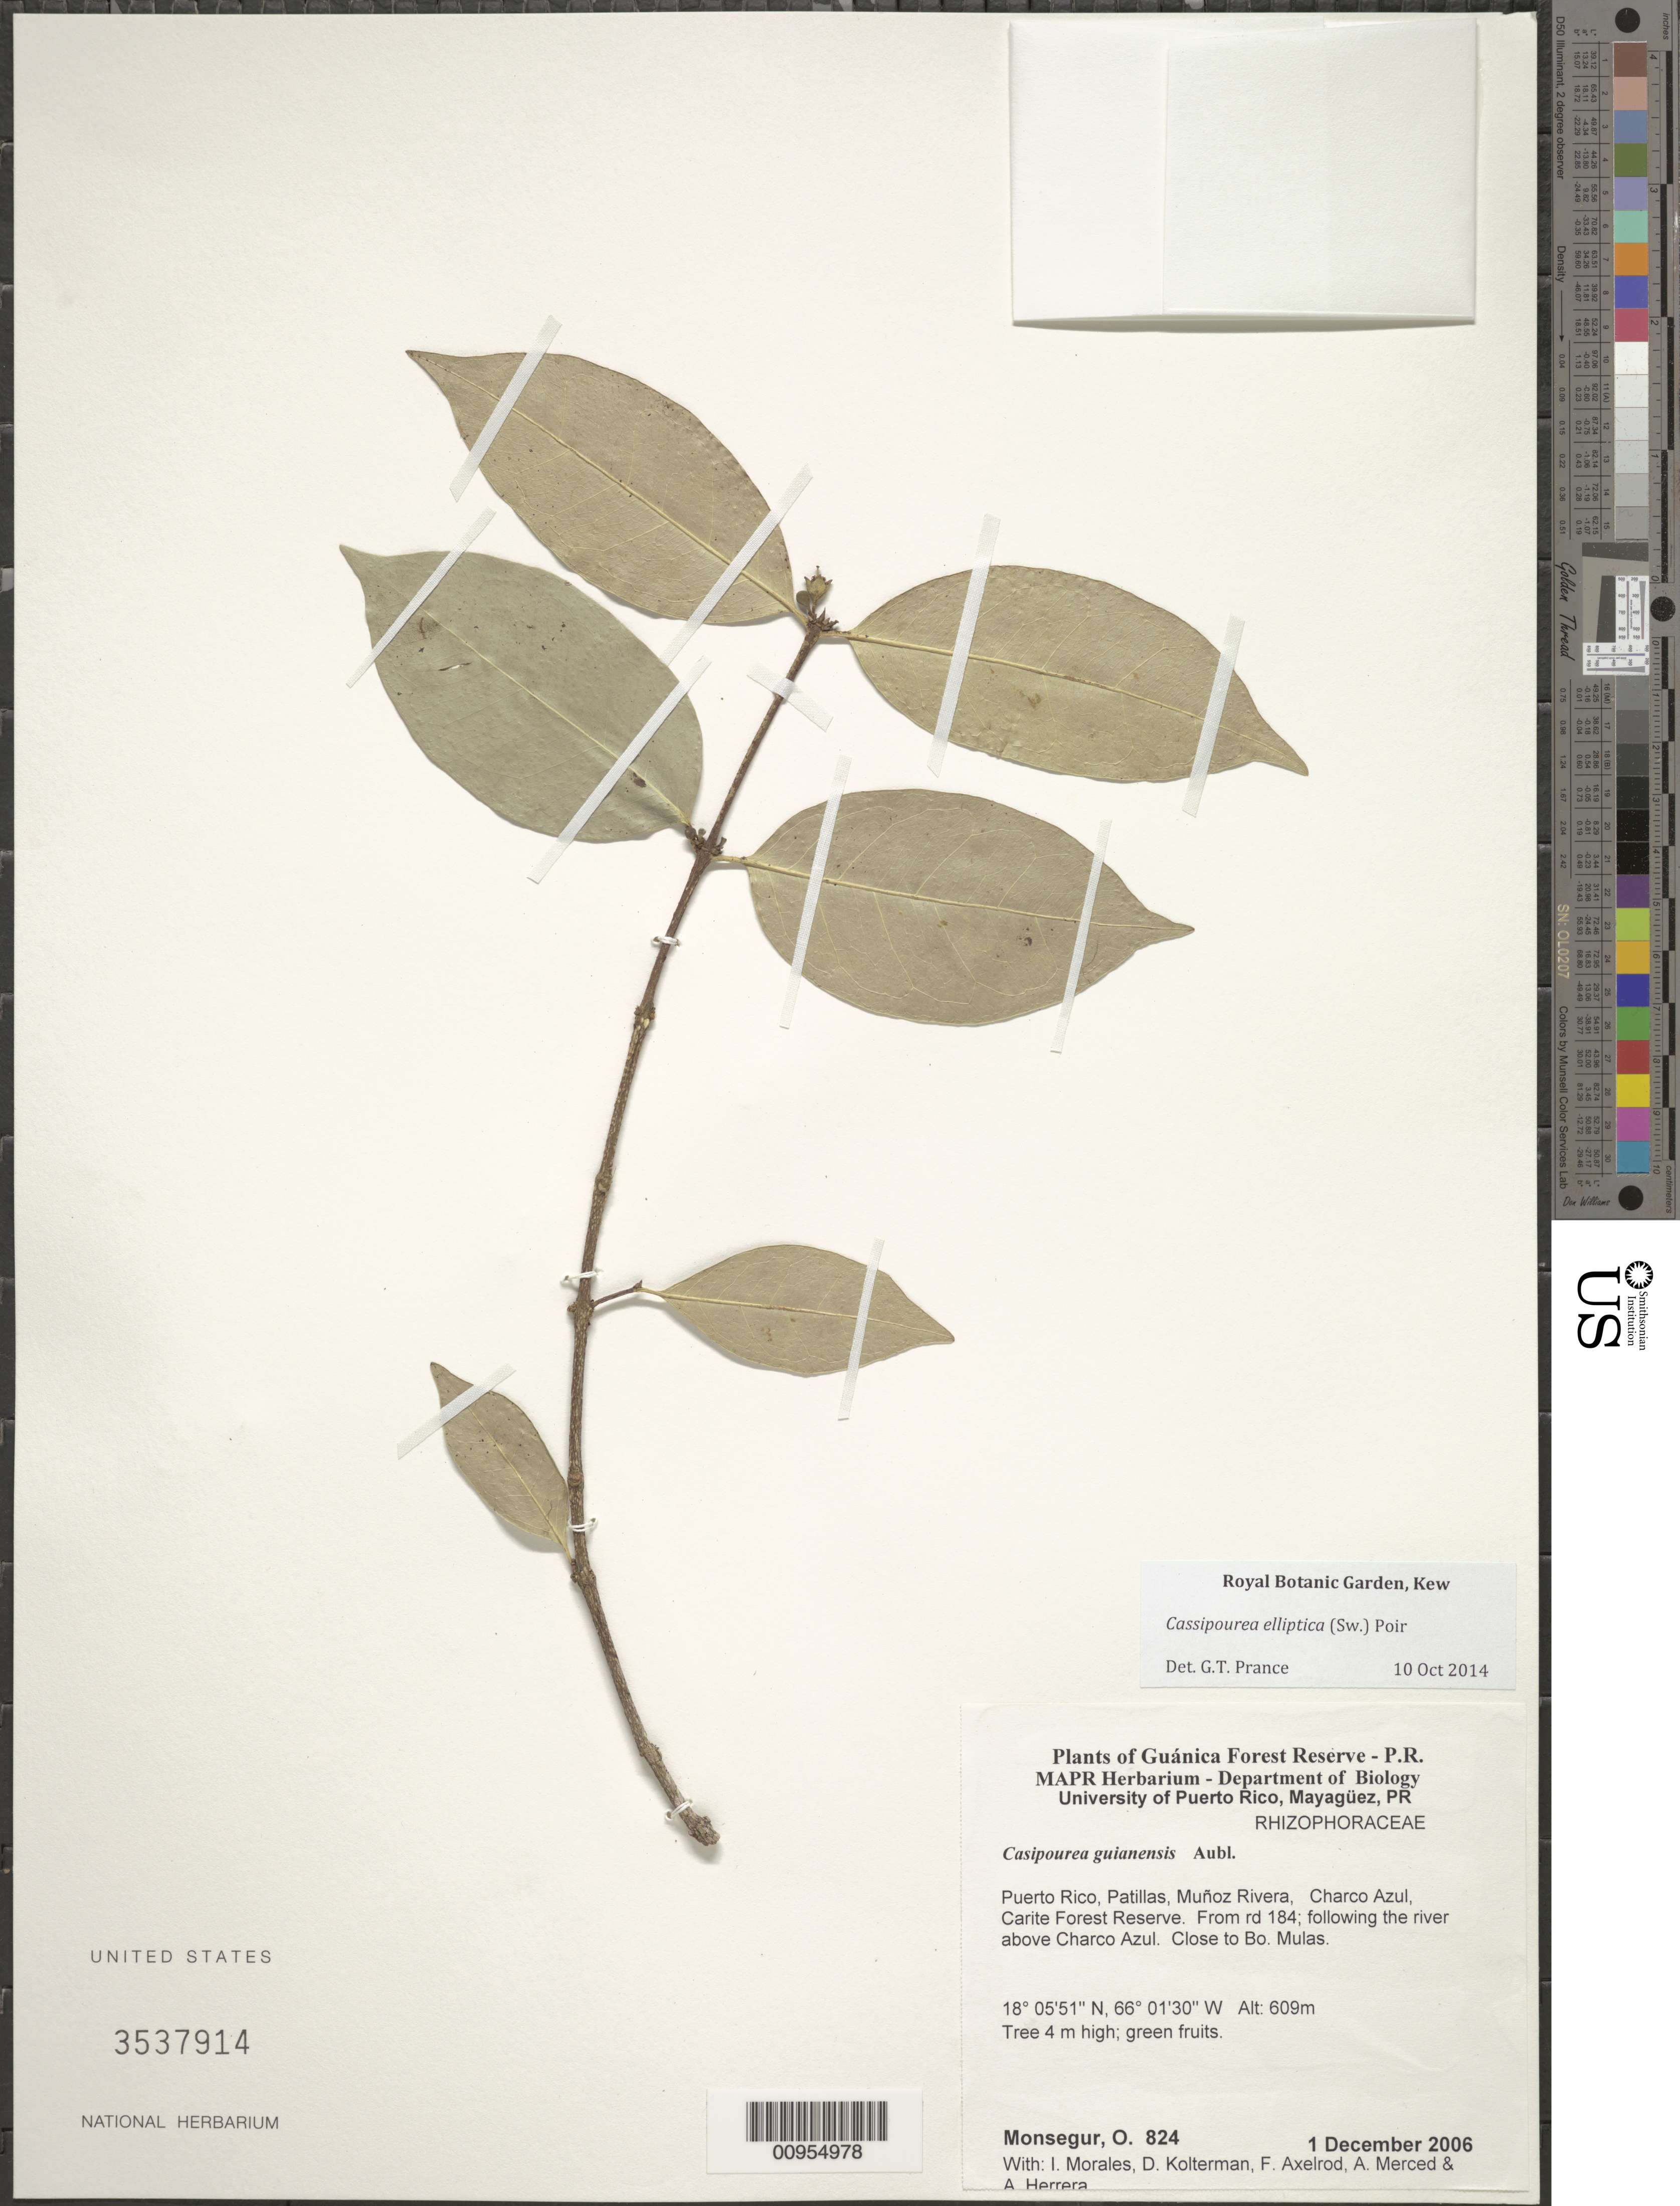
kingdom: Plantae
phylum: Tracheophyta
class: Magnoliopsida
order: Malpighiales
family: Rhizophoraceae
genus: Cassipourea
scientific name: Cassipourea elliptica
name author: (Sw.) Poir.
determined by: Prance, G. T.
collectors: O. Monsegur, D. Kolterman, F. S. Axelrod, I. Morales, A. Merced Alejandro & A. Herrera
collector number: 824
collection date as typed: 01 Dec 2006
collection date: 2006-12-01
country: Puerto Rico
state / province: Patillas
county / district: Muñoz Rivera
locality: Carite Forest Reserve. Charco Azul, from rd 184; following the river above Charco Azul. Close to Bo. Mulas.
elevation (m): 609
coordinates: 18.05514, 66.01297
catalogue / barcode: US 3537914